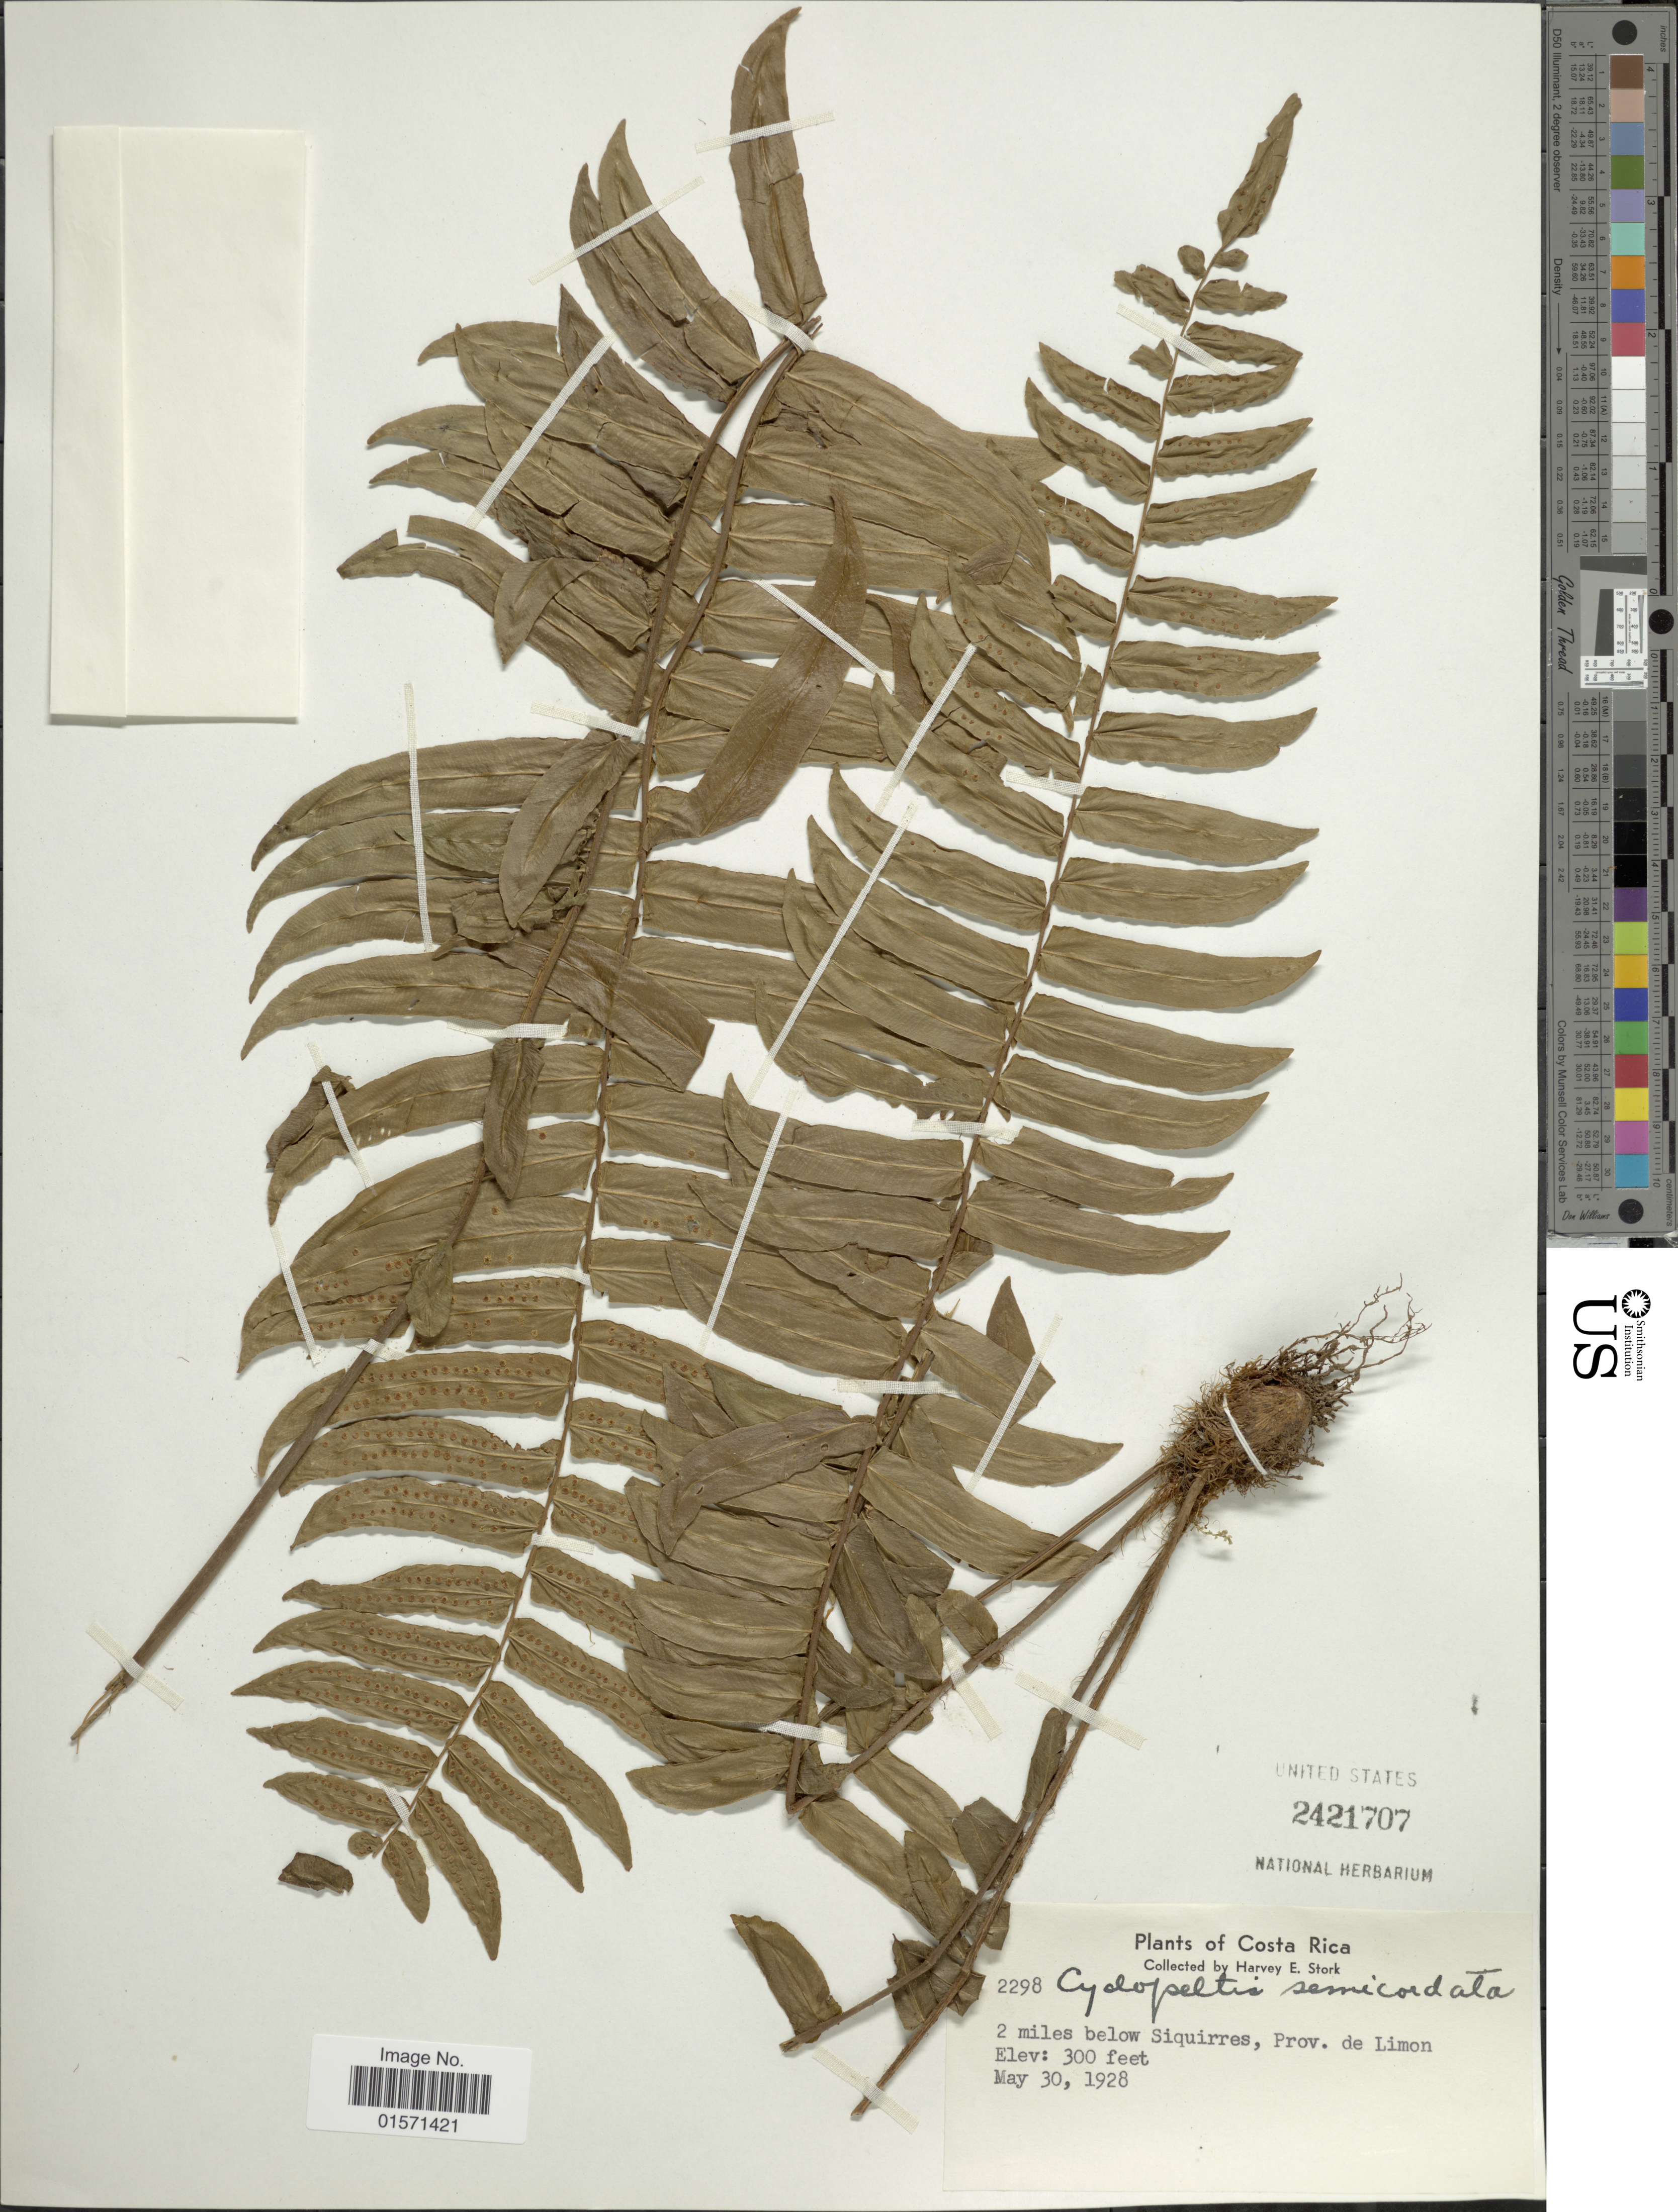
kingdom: Plantae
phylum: Tracheophyta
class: Polypodiopsida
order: Polypodiales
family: Lomariopsidaceae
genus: Cyclopeltis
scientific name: Cyclopeltis semicordata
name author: (Sw.) J. Sm.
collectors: H. E. Stork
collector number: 2298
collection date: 1928-05-30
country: Costa Rica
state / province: Limón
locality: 2 miles below Siquirres,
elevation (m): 91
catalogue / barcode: US 2421707